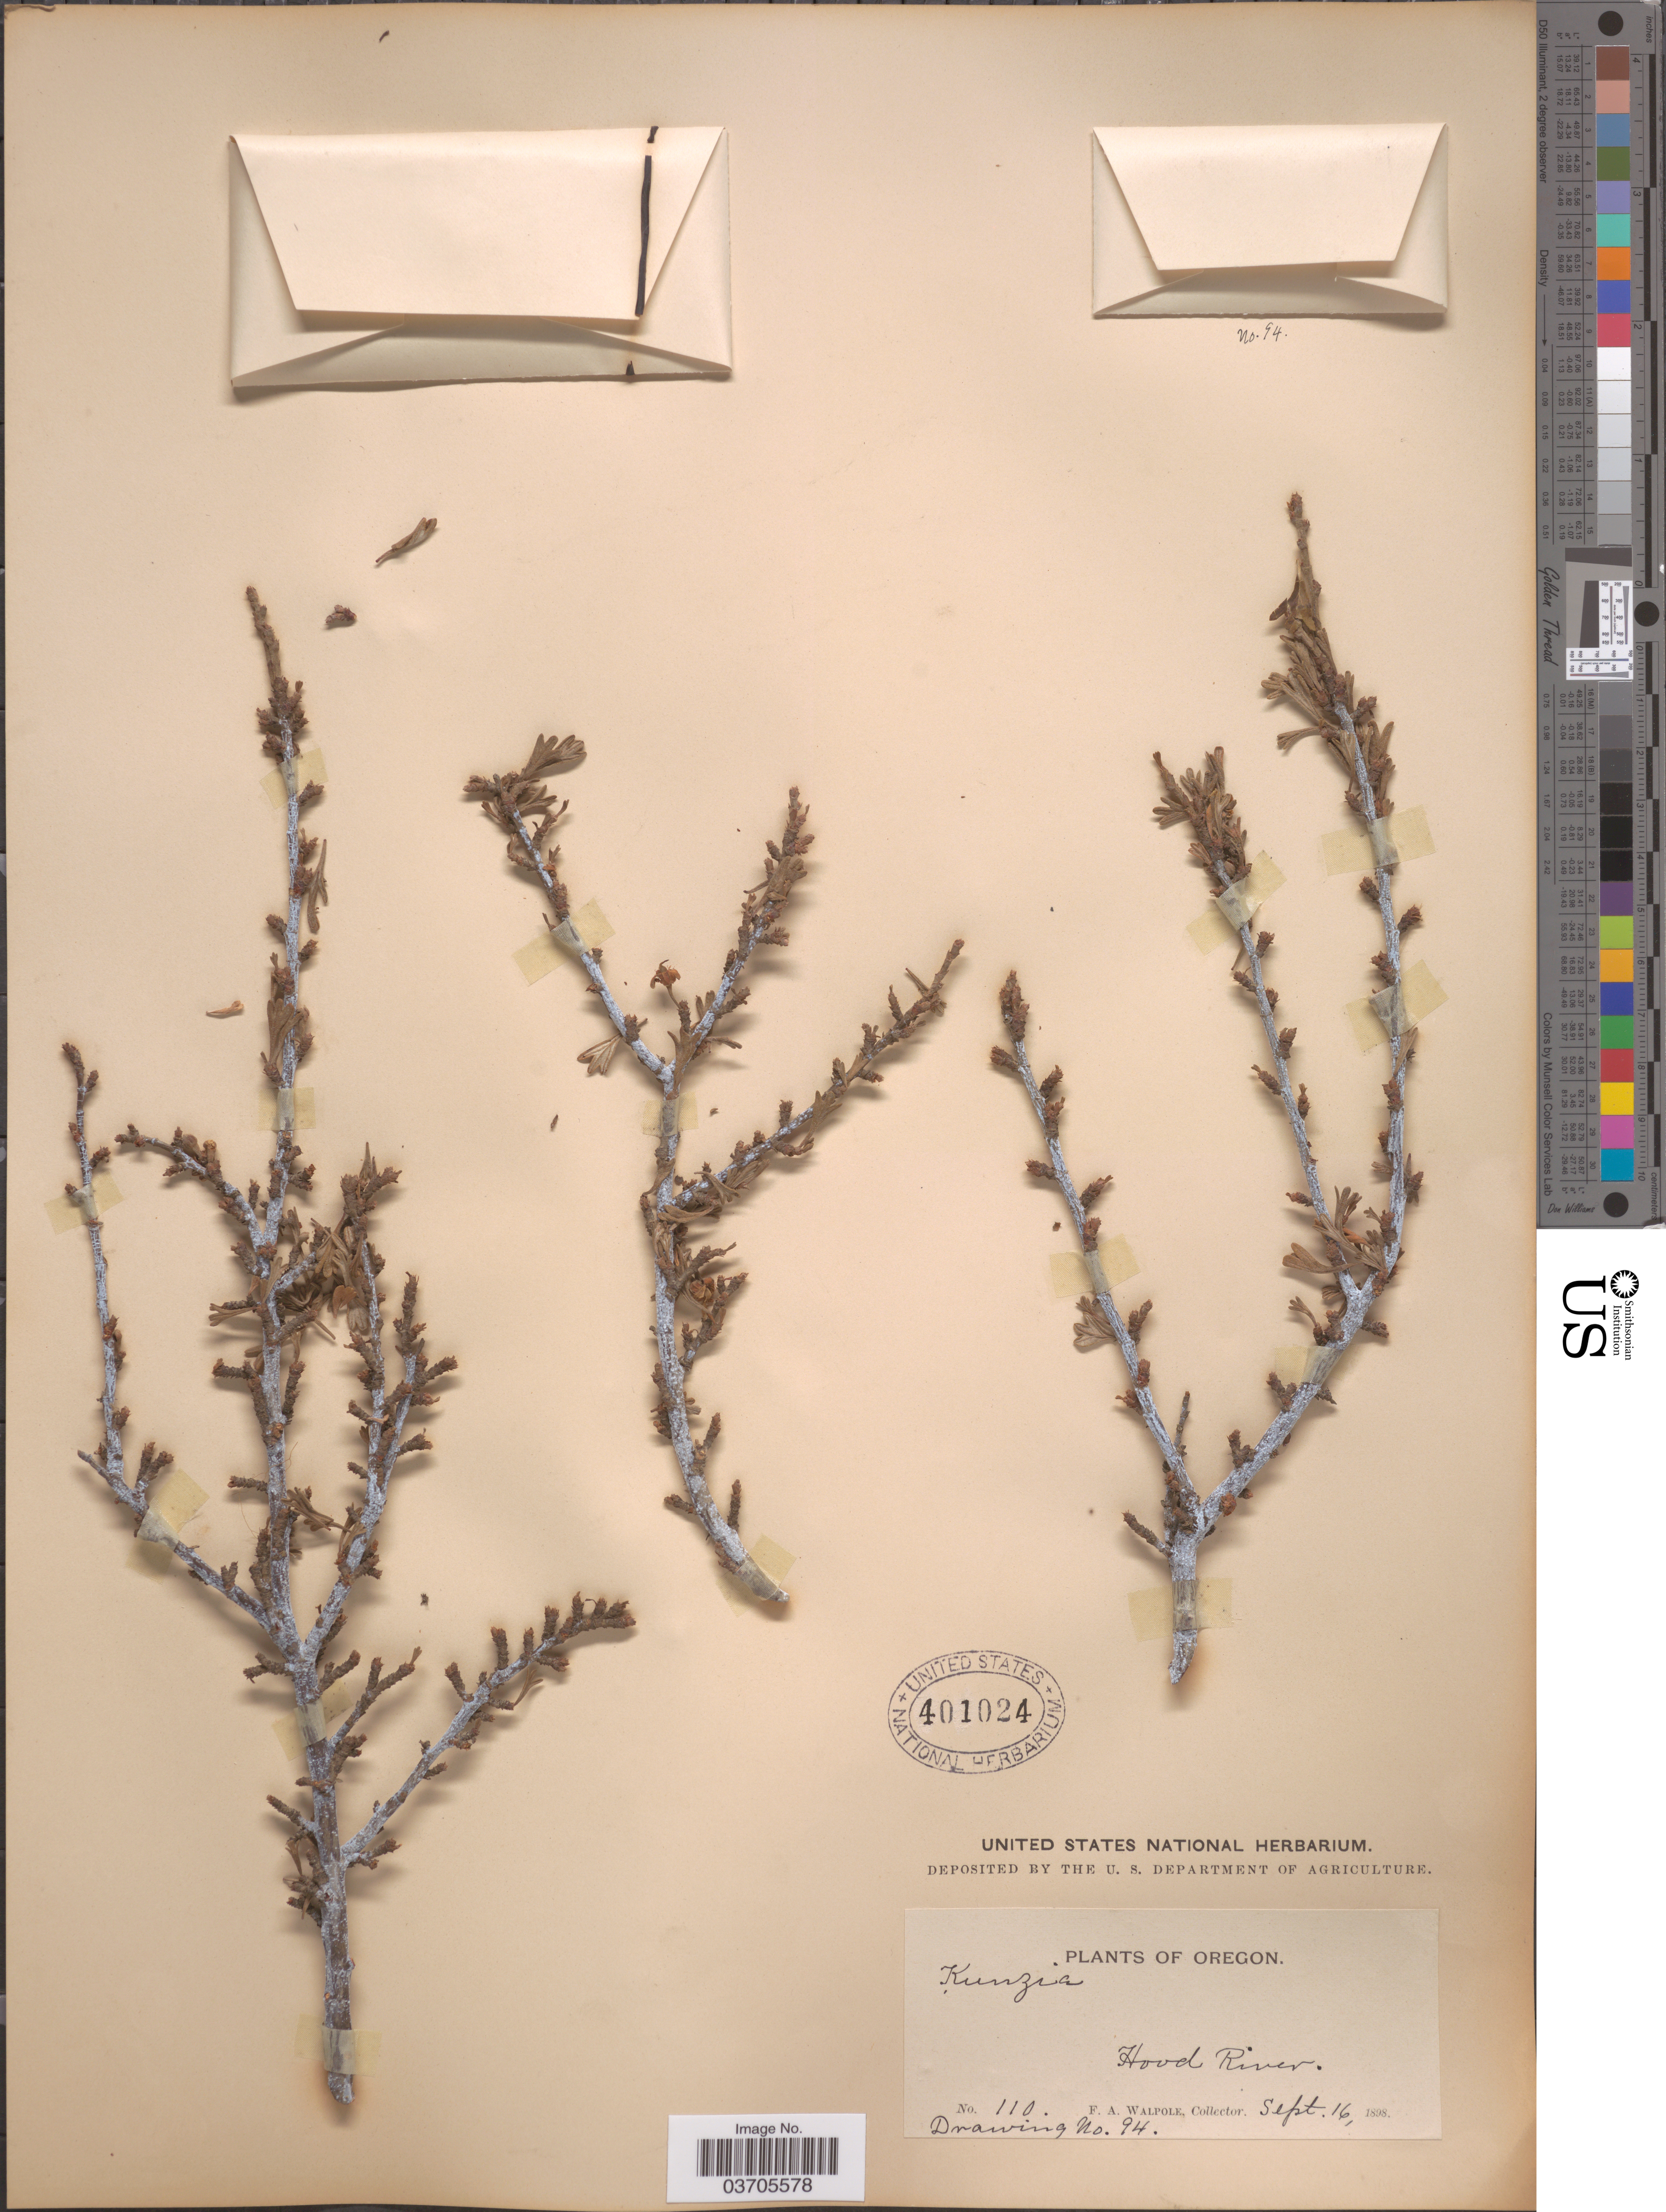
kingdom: Plantae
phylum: Tracheophyta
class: Magnoliopsida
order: Rosales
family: Rosaceae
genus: Purshia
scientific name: Purshia tridentata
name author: (Pursh) DC.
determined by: Strong, Mark T., (BOT), Smithsonian Institution - National Museum of Natural History (UNITED STATES)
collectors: F. Walpole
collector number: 110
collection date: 1898-09-16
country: United States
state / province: Oregon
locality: Hood River.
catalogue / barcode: US 401024